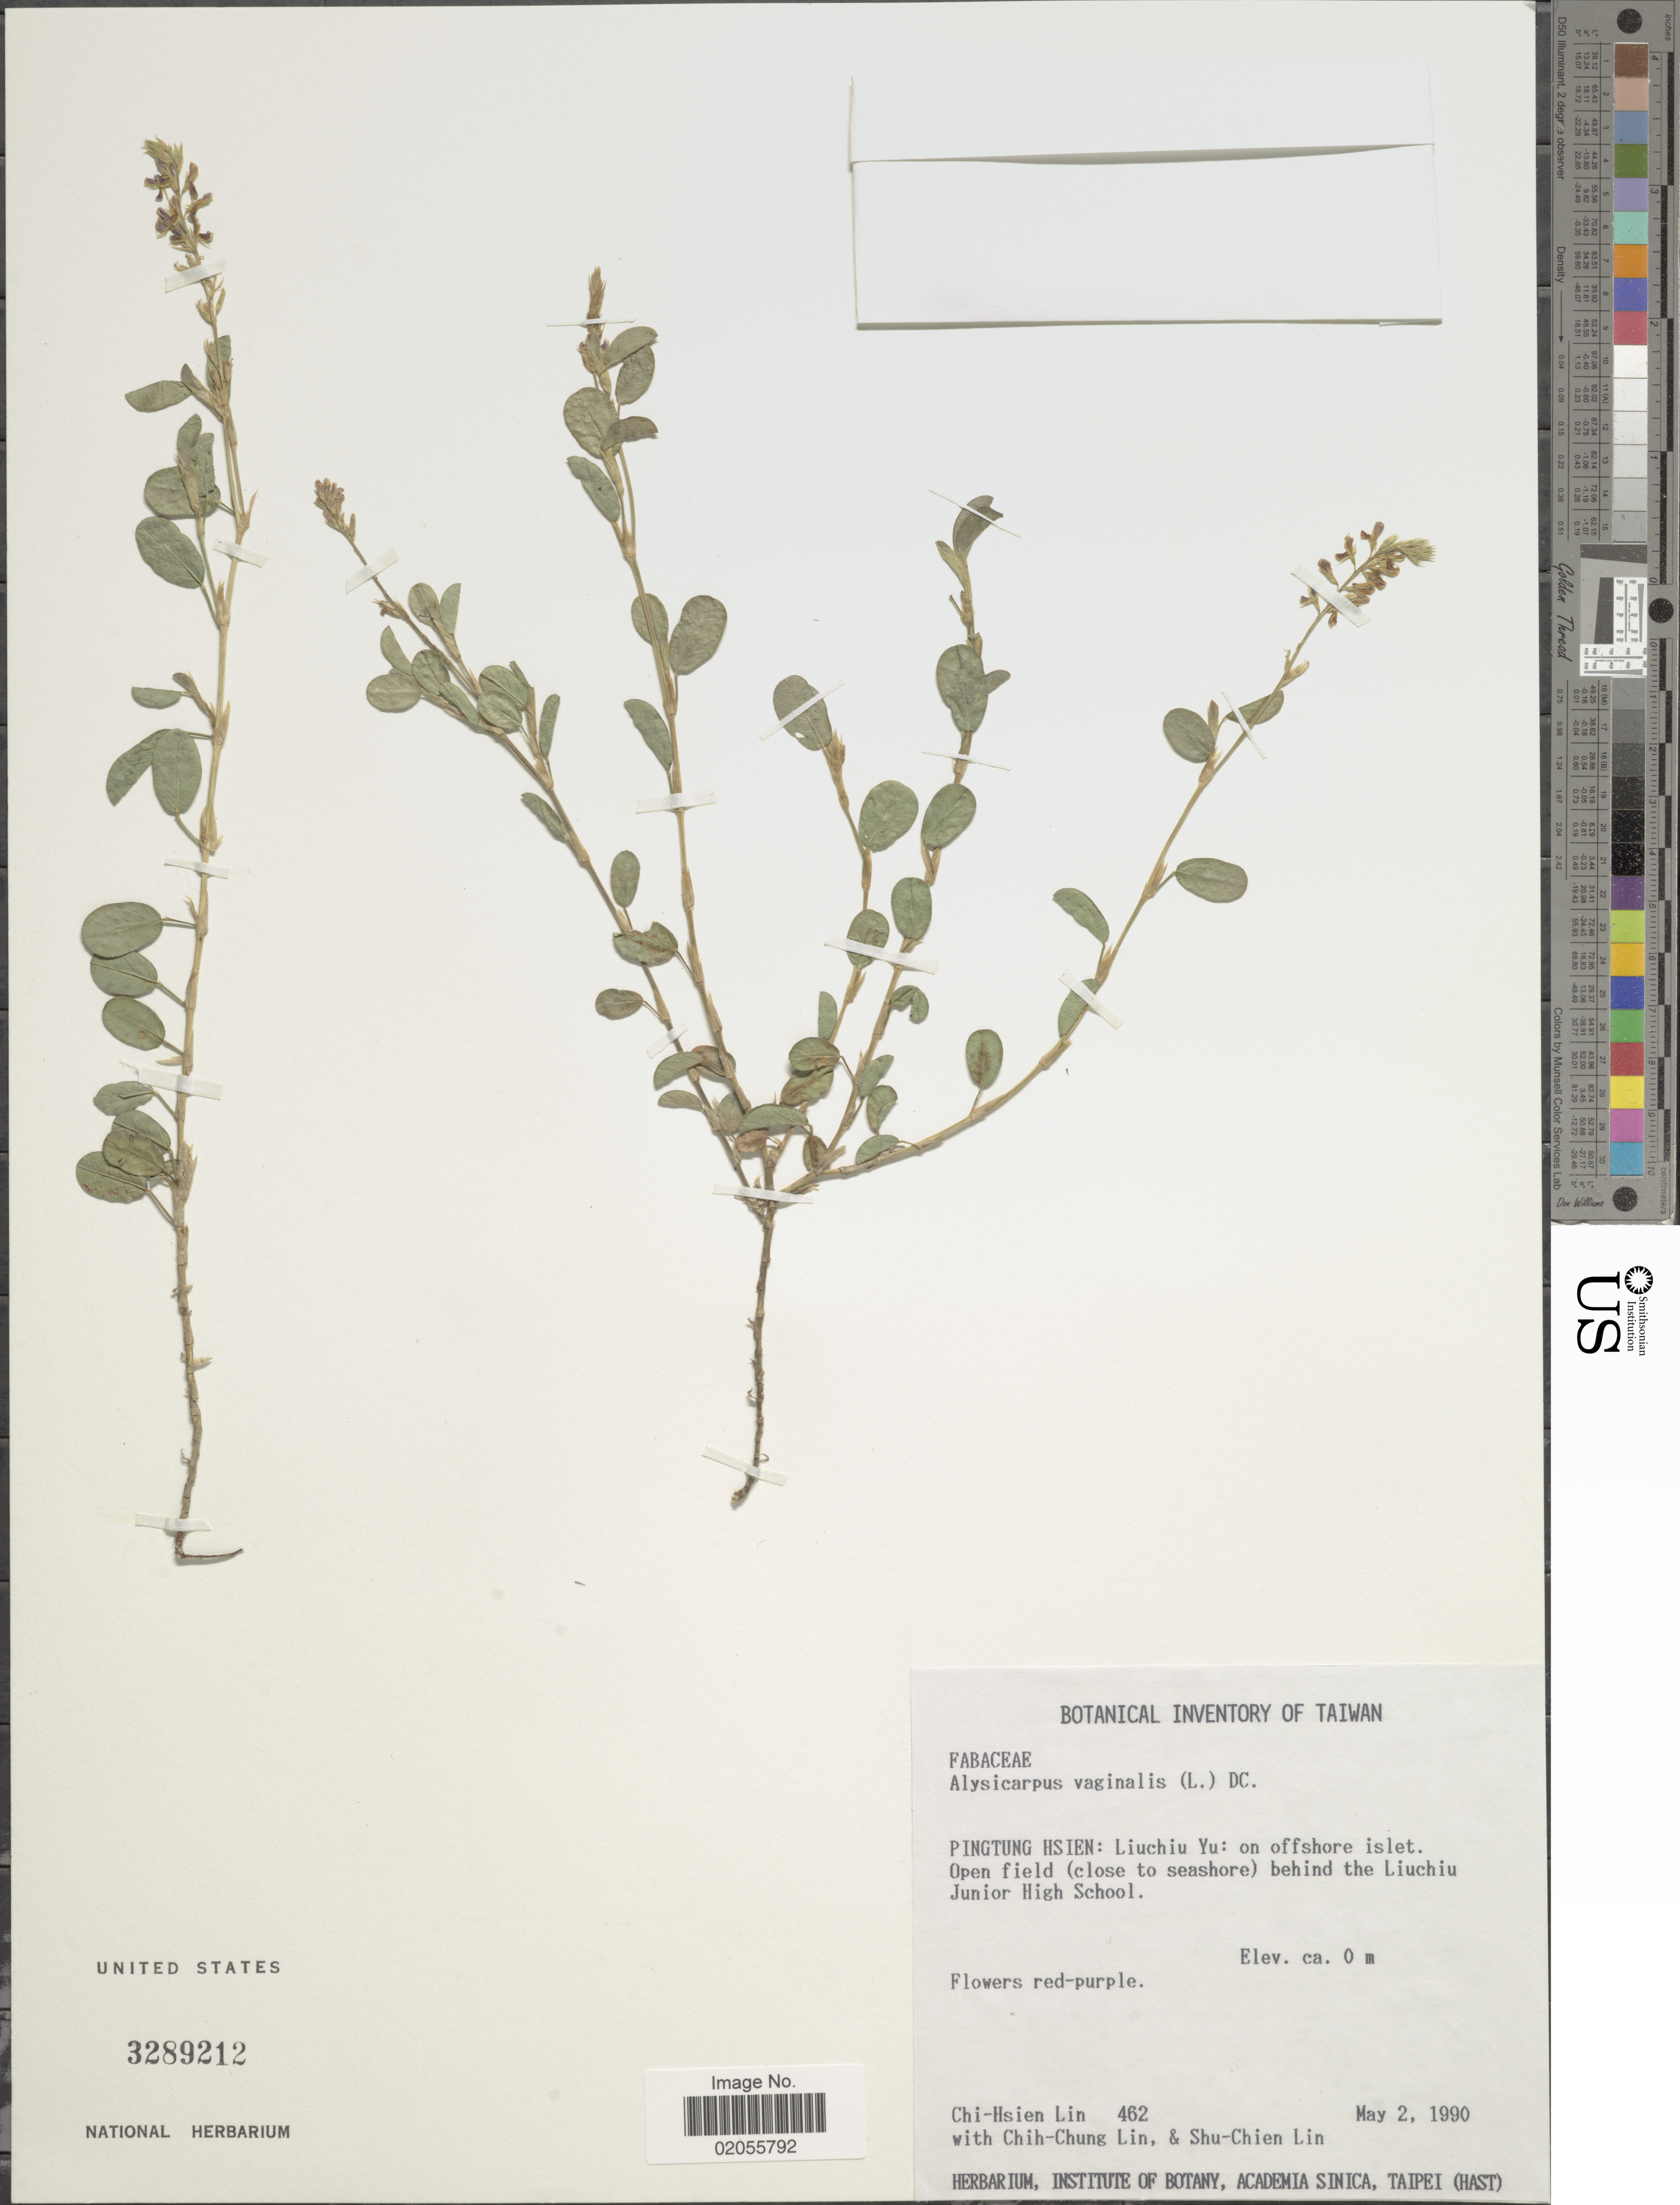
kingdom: Plantae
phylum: Tracheophyta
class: Magnoliopsida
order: Fabales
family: Fabaceae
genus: Alysicarpus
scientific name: Alysicarpus vaginalis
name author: (L.) DC.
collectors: C. Lin, C. Lin & S. Lin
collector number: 462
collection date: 1990-05-02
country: Taiwan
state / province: Pingtung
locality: Liuchiu Yu: Behind the Liuchiu Junior High School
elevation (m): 0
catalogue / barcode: US 3289212